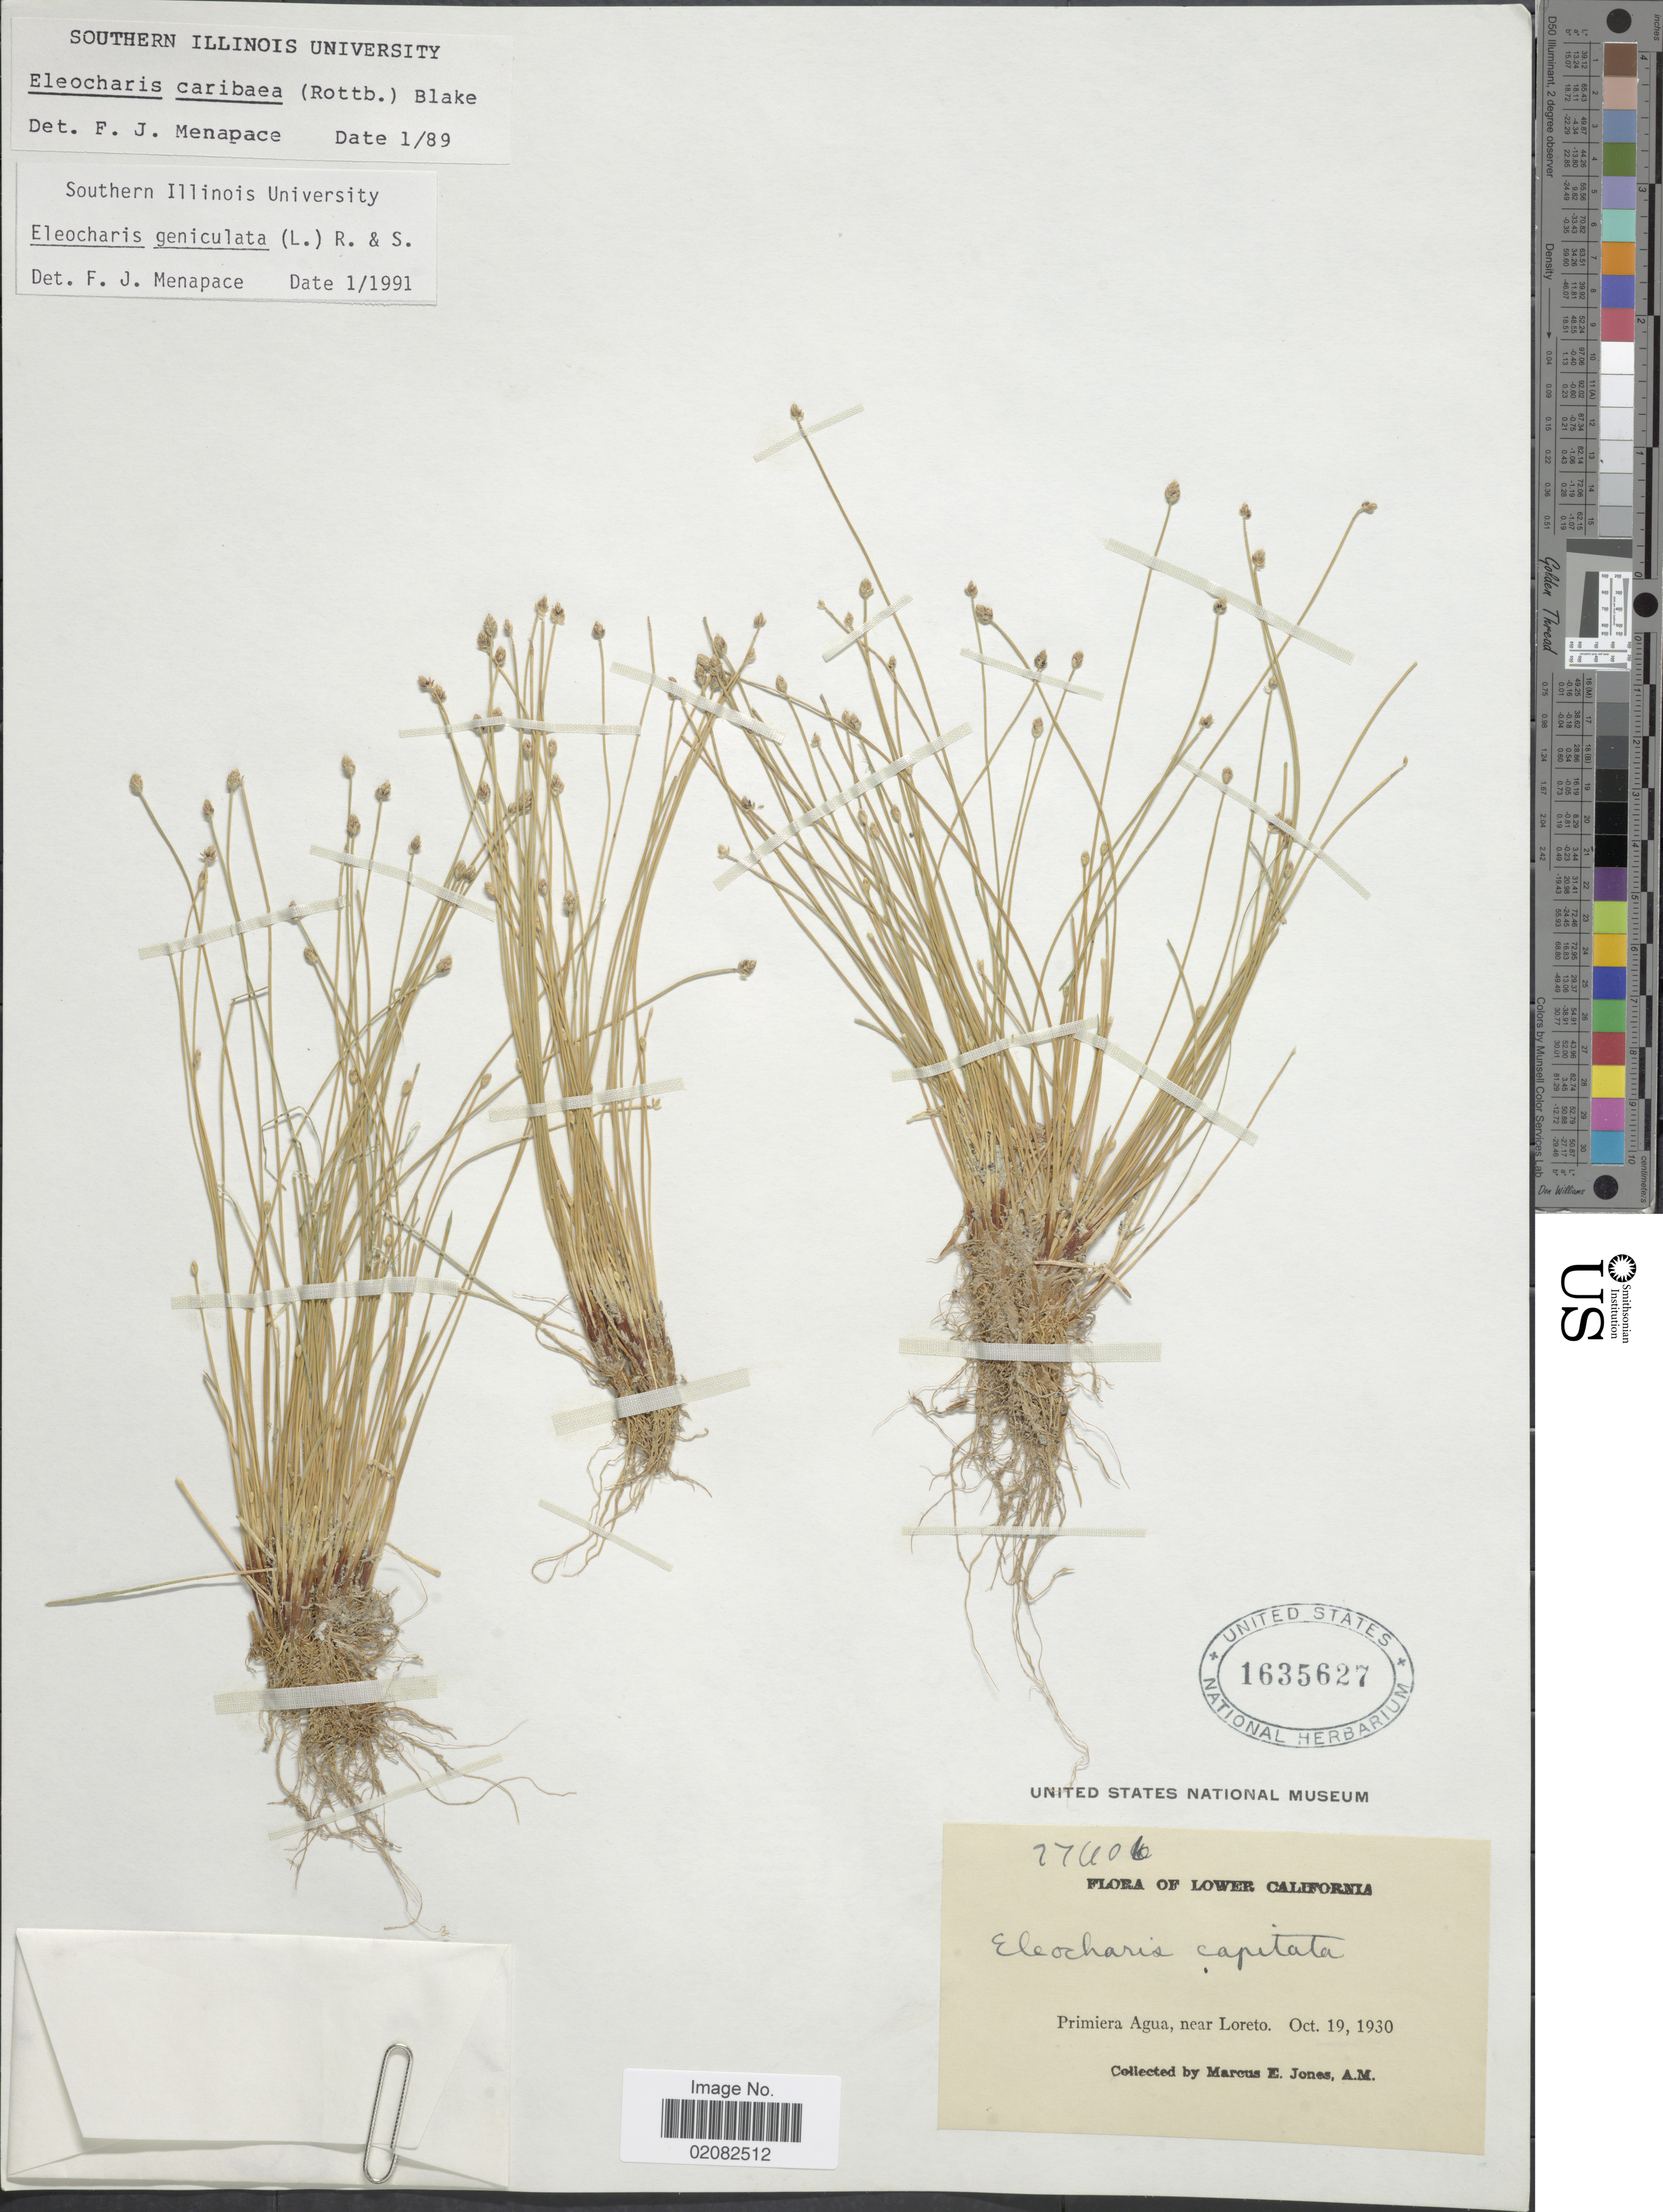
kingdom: Plantae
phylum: Tracheophyta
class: Liliopsida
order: Poales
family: Cyperaceae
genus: Eleocharis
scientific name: Eleocharis geniculata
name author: (L.) Roem. & Schult.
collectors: M. E. Jones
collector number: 77401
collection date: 1930-10-19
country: Mexico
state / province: Baja California Norte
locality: Lower California, Primiera Agua, near Loreto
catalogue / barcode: US 1635627